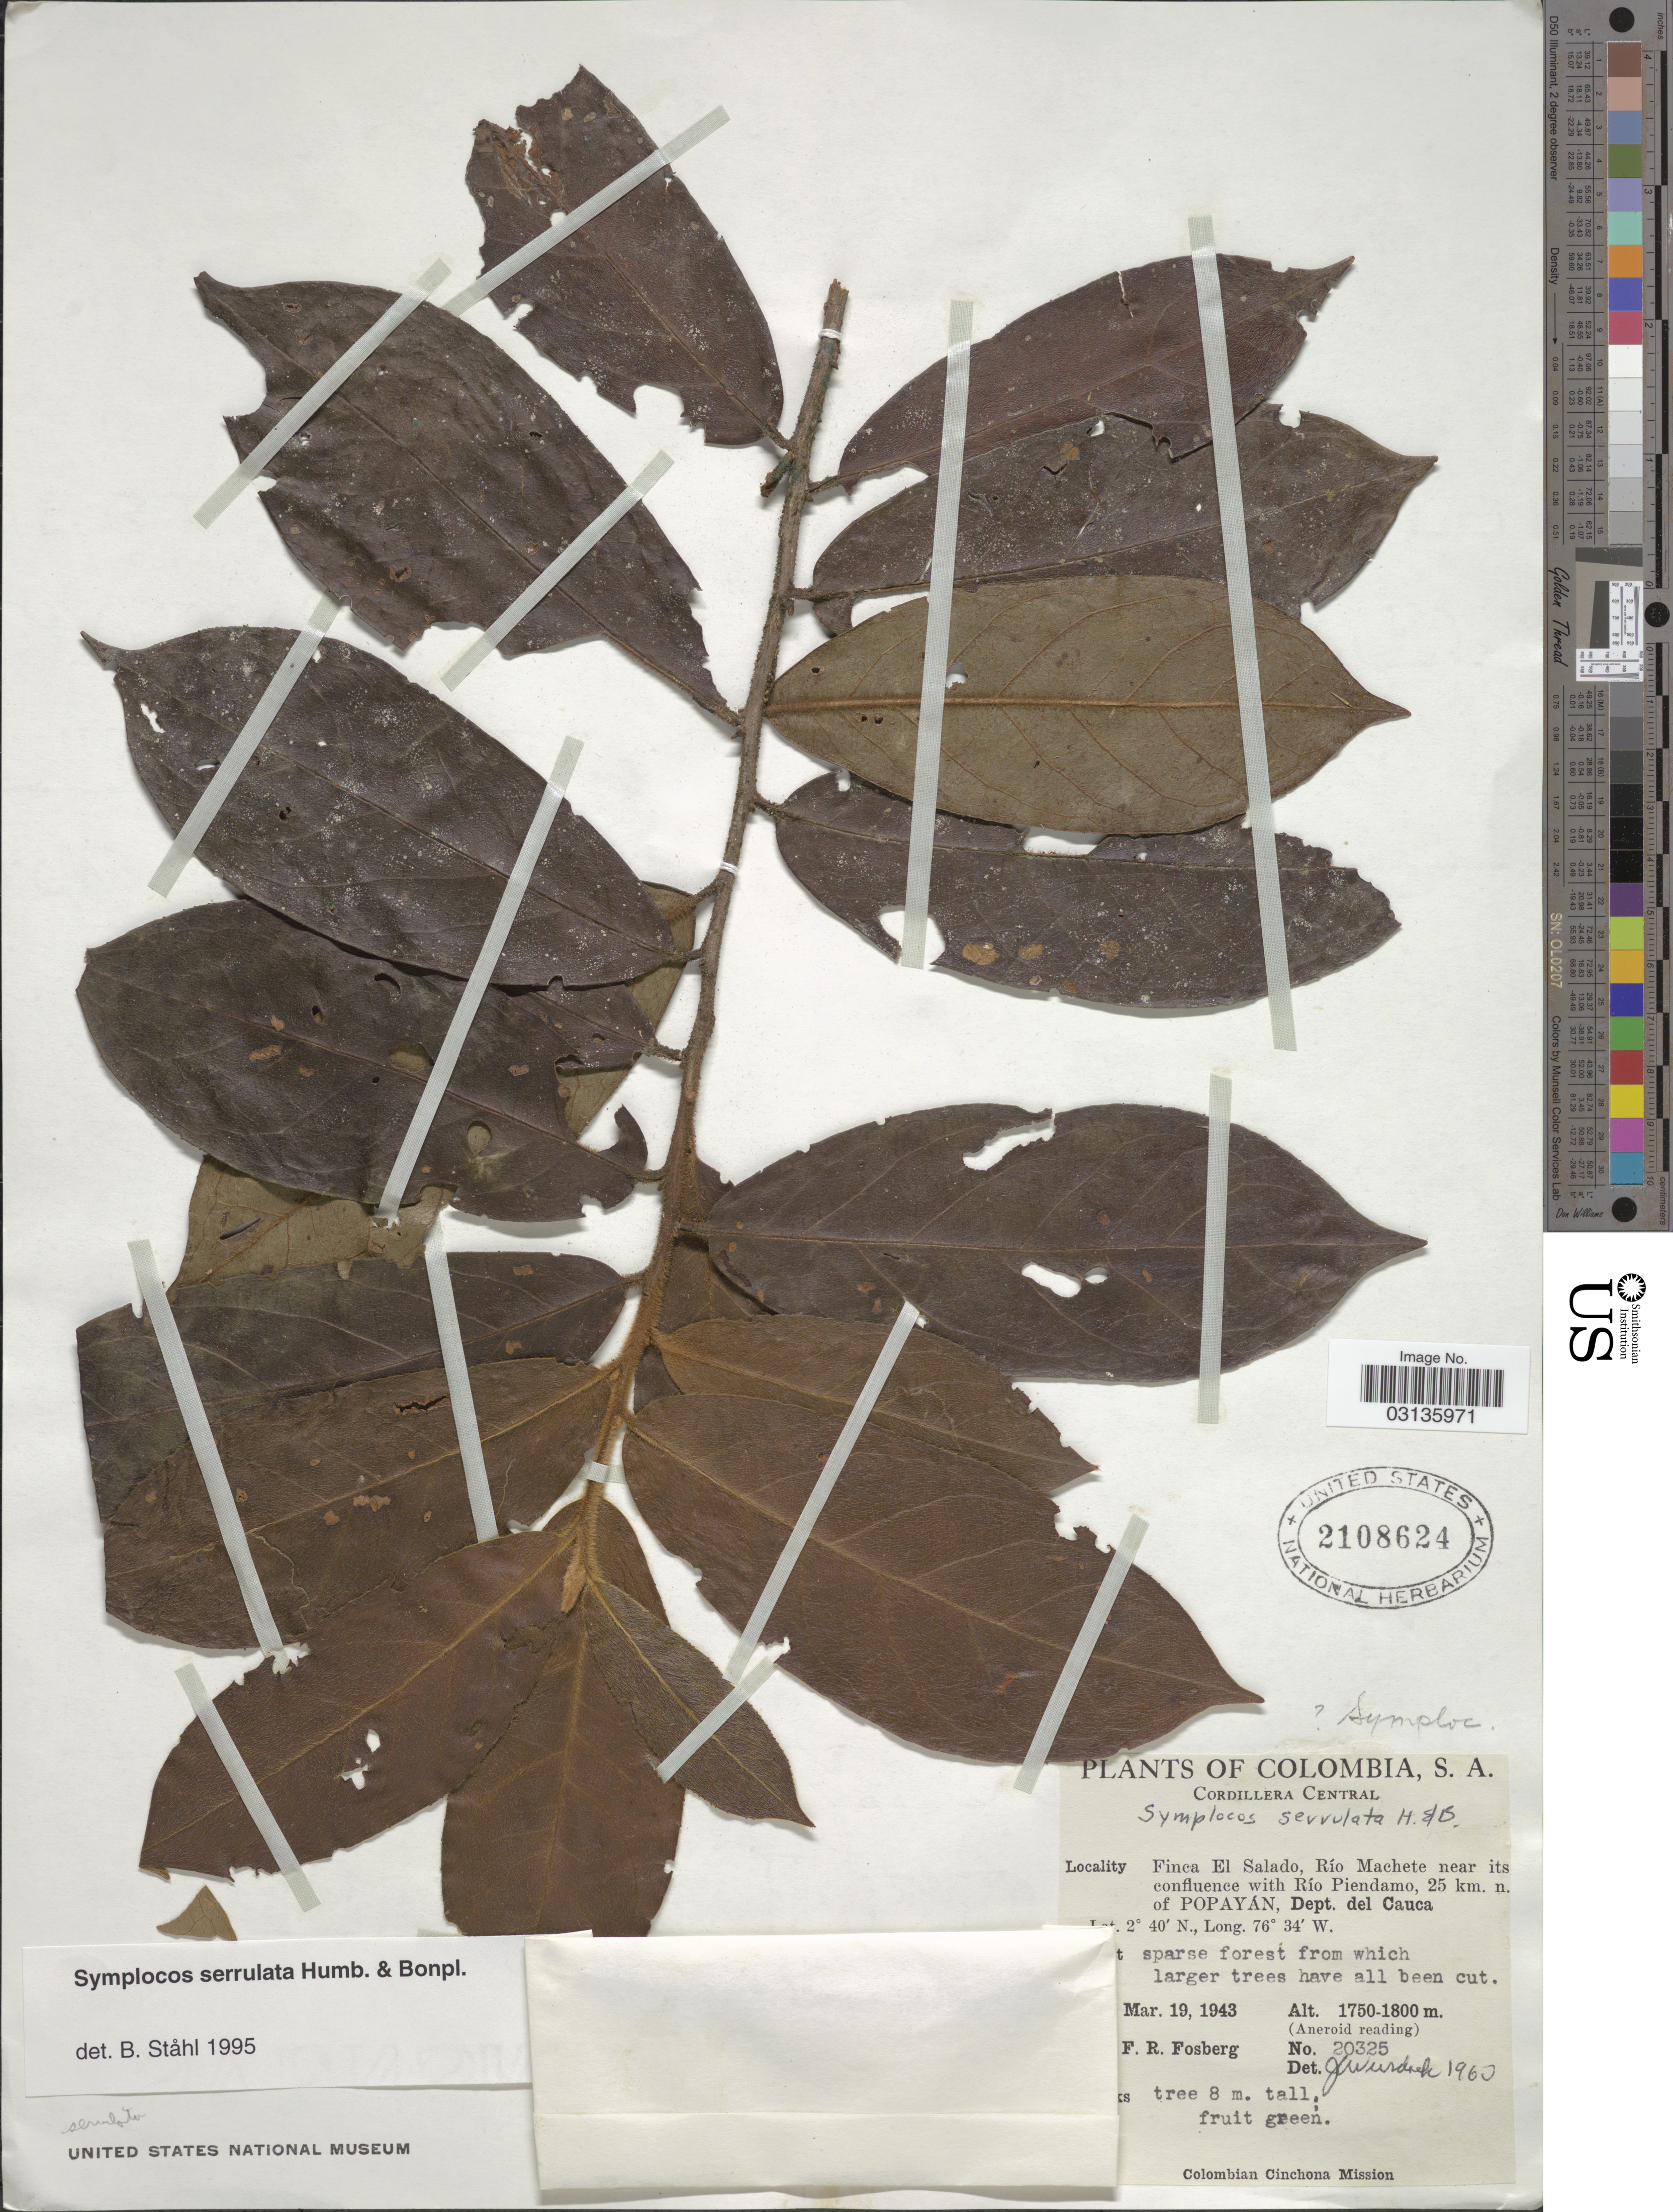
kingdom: Plantae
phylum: Tracheophyta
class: Magnoliopsida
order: Ericales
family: Symplocaceae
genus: Symplocos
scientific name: Symplocos serrulata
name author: Bonpl.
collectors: F. R. Fosberg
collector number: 20325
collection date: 1943-03-19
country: Colombia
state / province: Cauca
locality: Cordillera Central. Finca El Salado, Río Machete near its confluence with Río Piendamo, 25 km. n. of Popayán, Dept. del Cauca.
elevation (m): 1750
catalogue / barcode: US 2108624